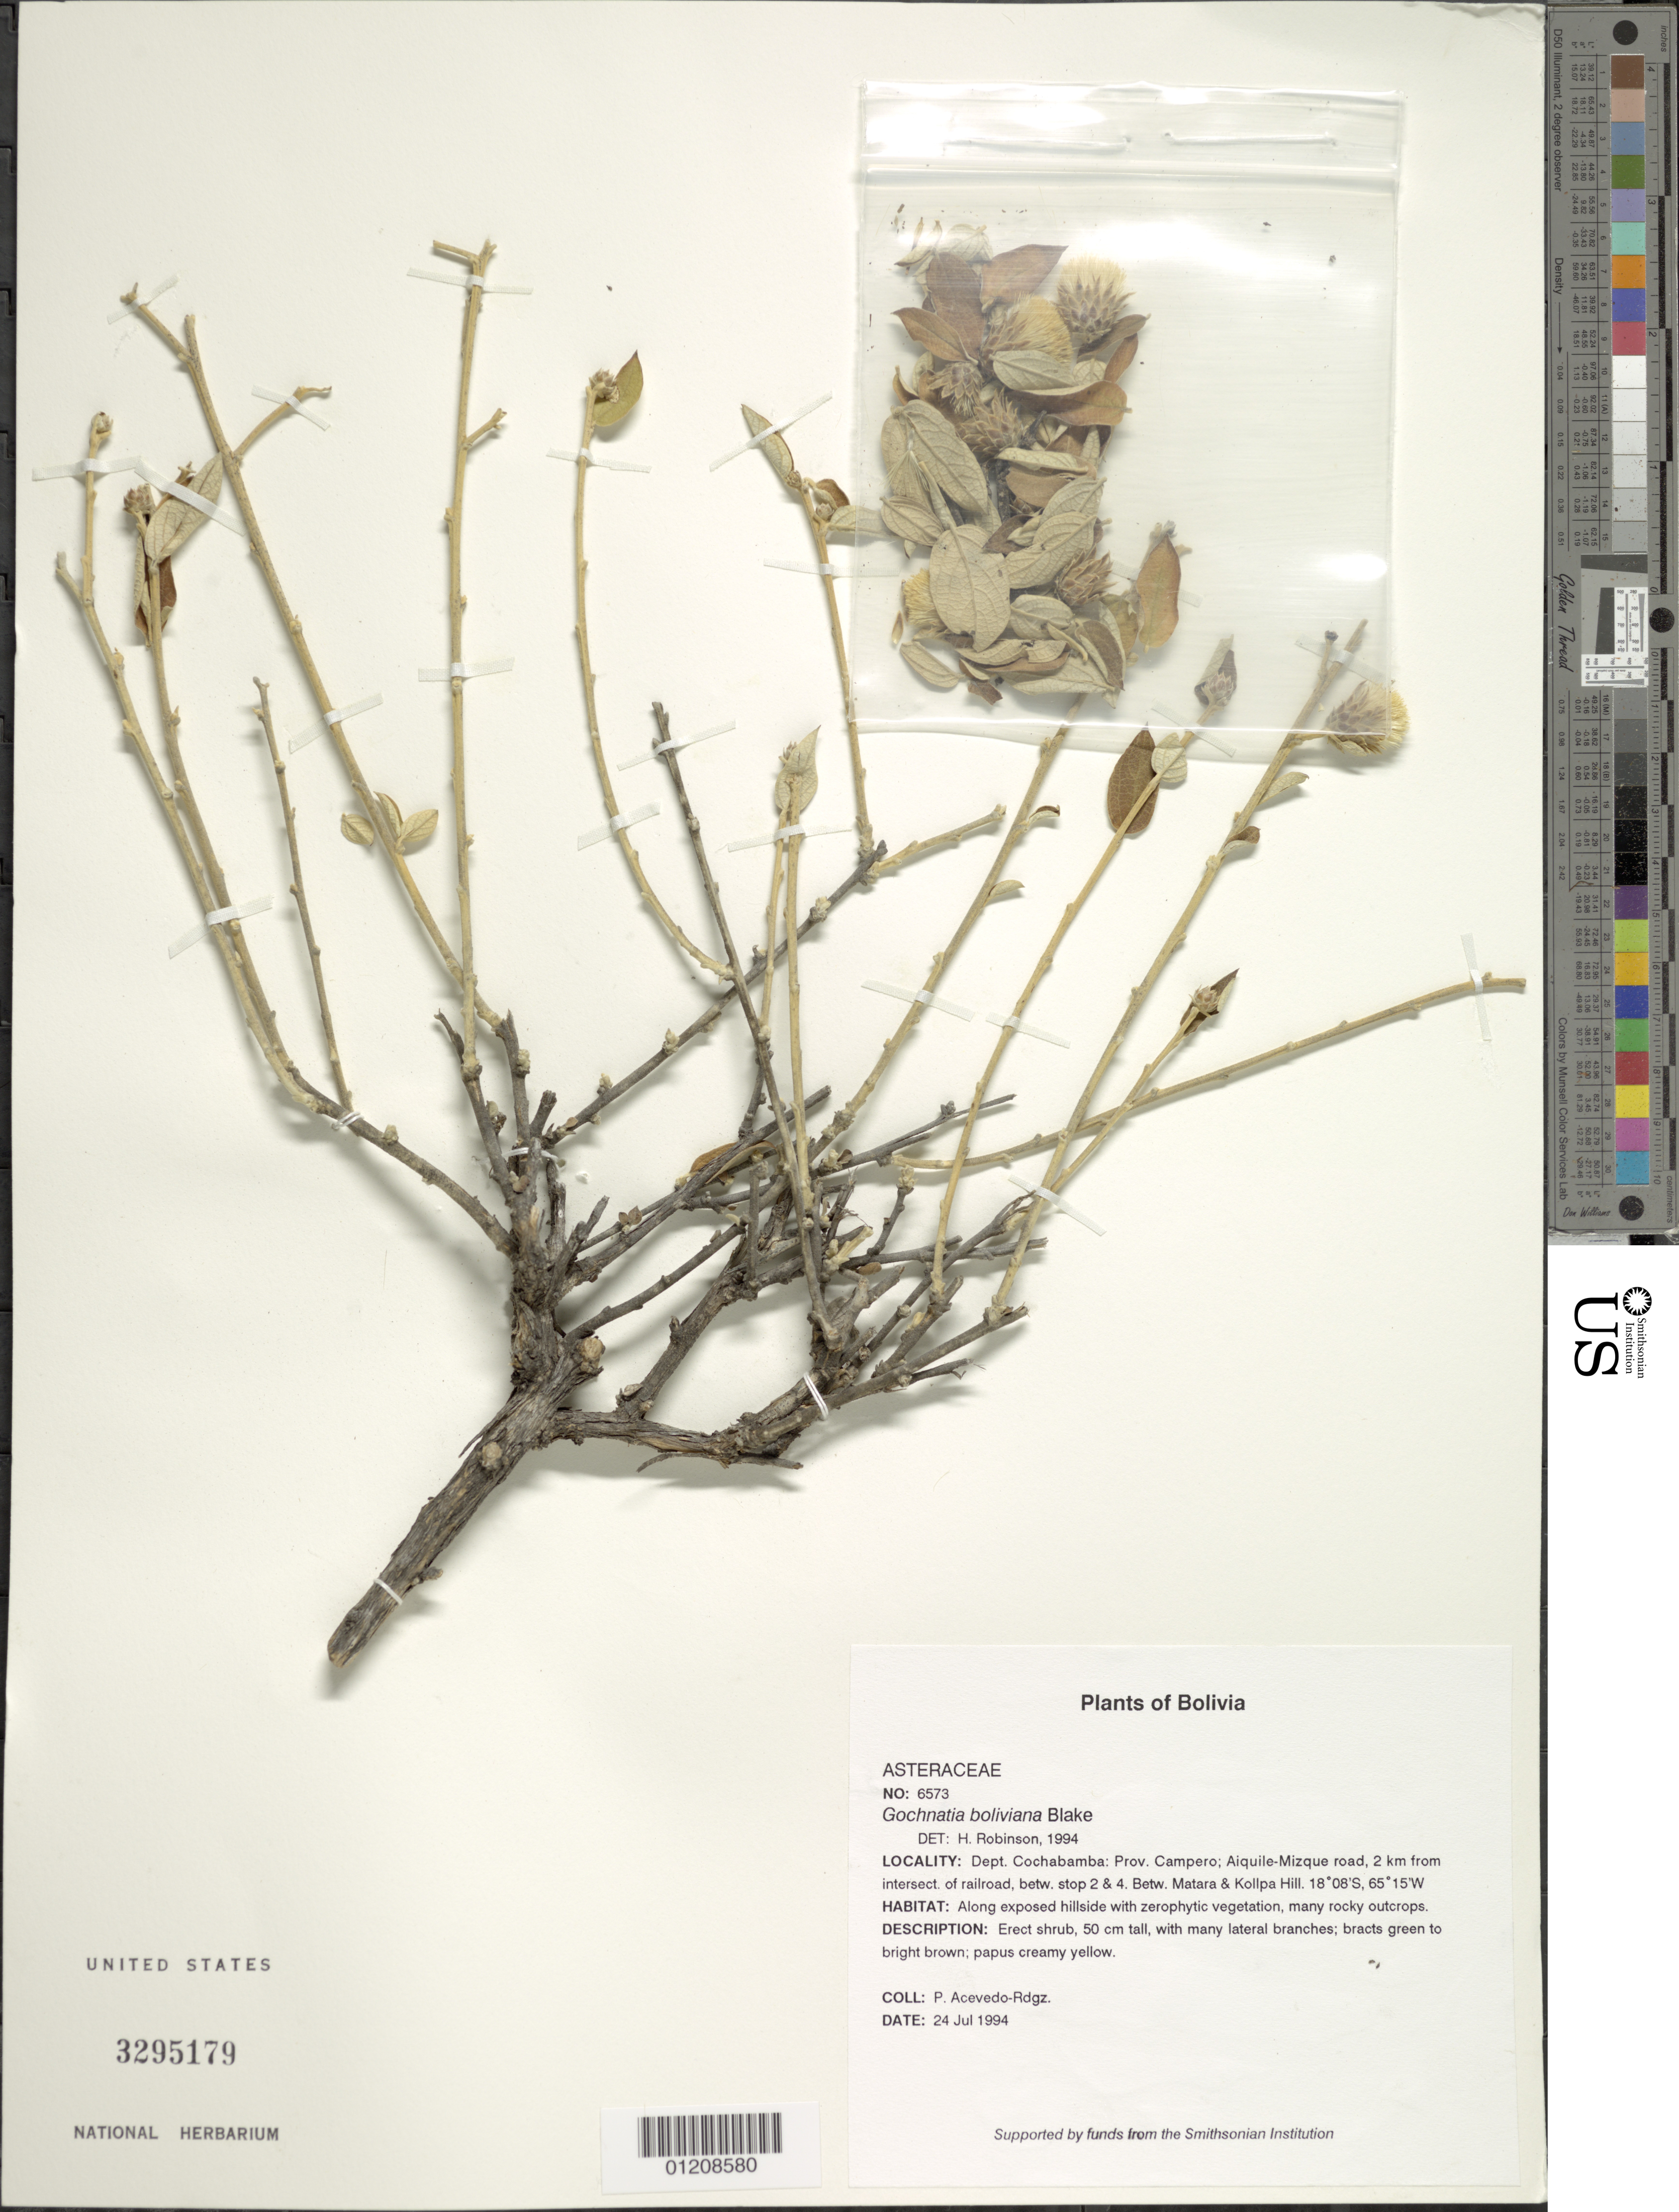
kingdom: Plantae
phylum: Tracheophyta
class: Magnoliopsida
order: Asterales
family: Asteraceae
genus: Gochnatia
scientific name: Gochnatia boliviana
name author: S.F. Blake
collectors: P. Acevedo-Rodr.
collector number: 6573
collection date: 1994-07-24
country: Bolivia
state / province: Cochabamba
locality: Prov. Campero: aiquile-Mizque road, 2 km from intersect. Of railroad, betw. Stop 2 & 4 Betw. Matara & Kollpa Hill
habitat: Along exposed hillside with zerophytic vegetation, many rocky outcrops.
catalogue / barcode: US 3295179